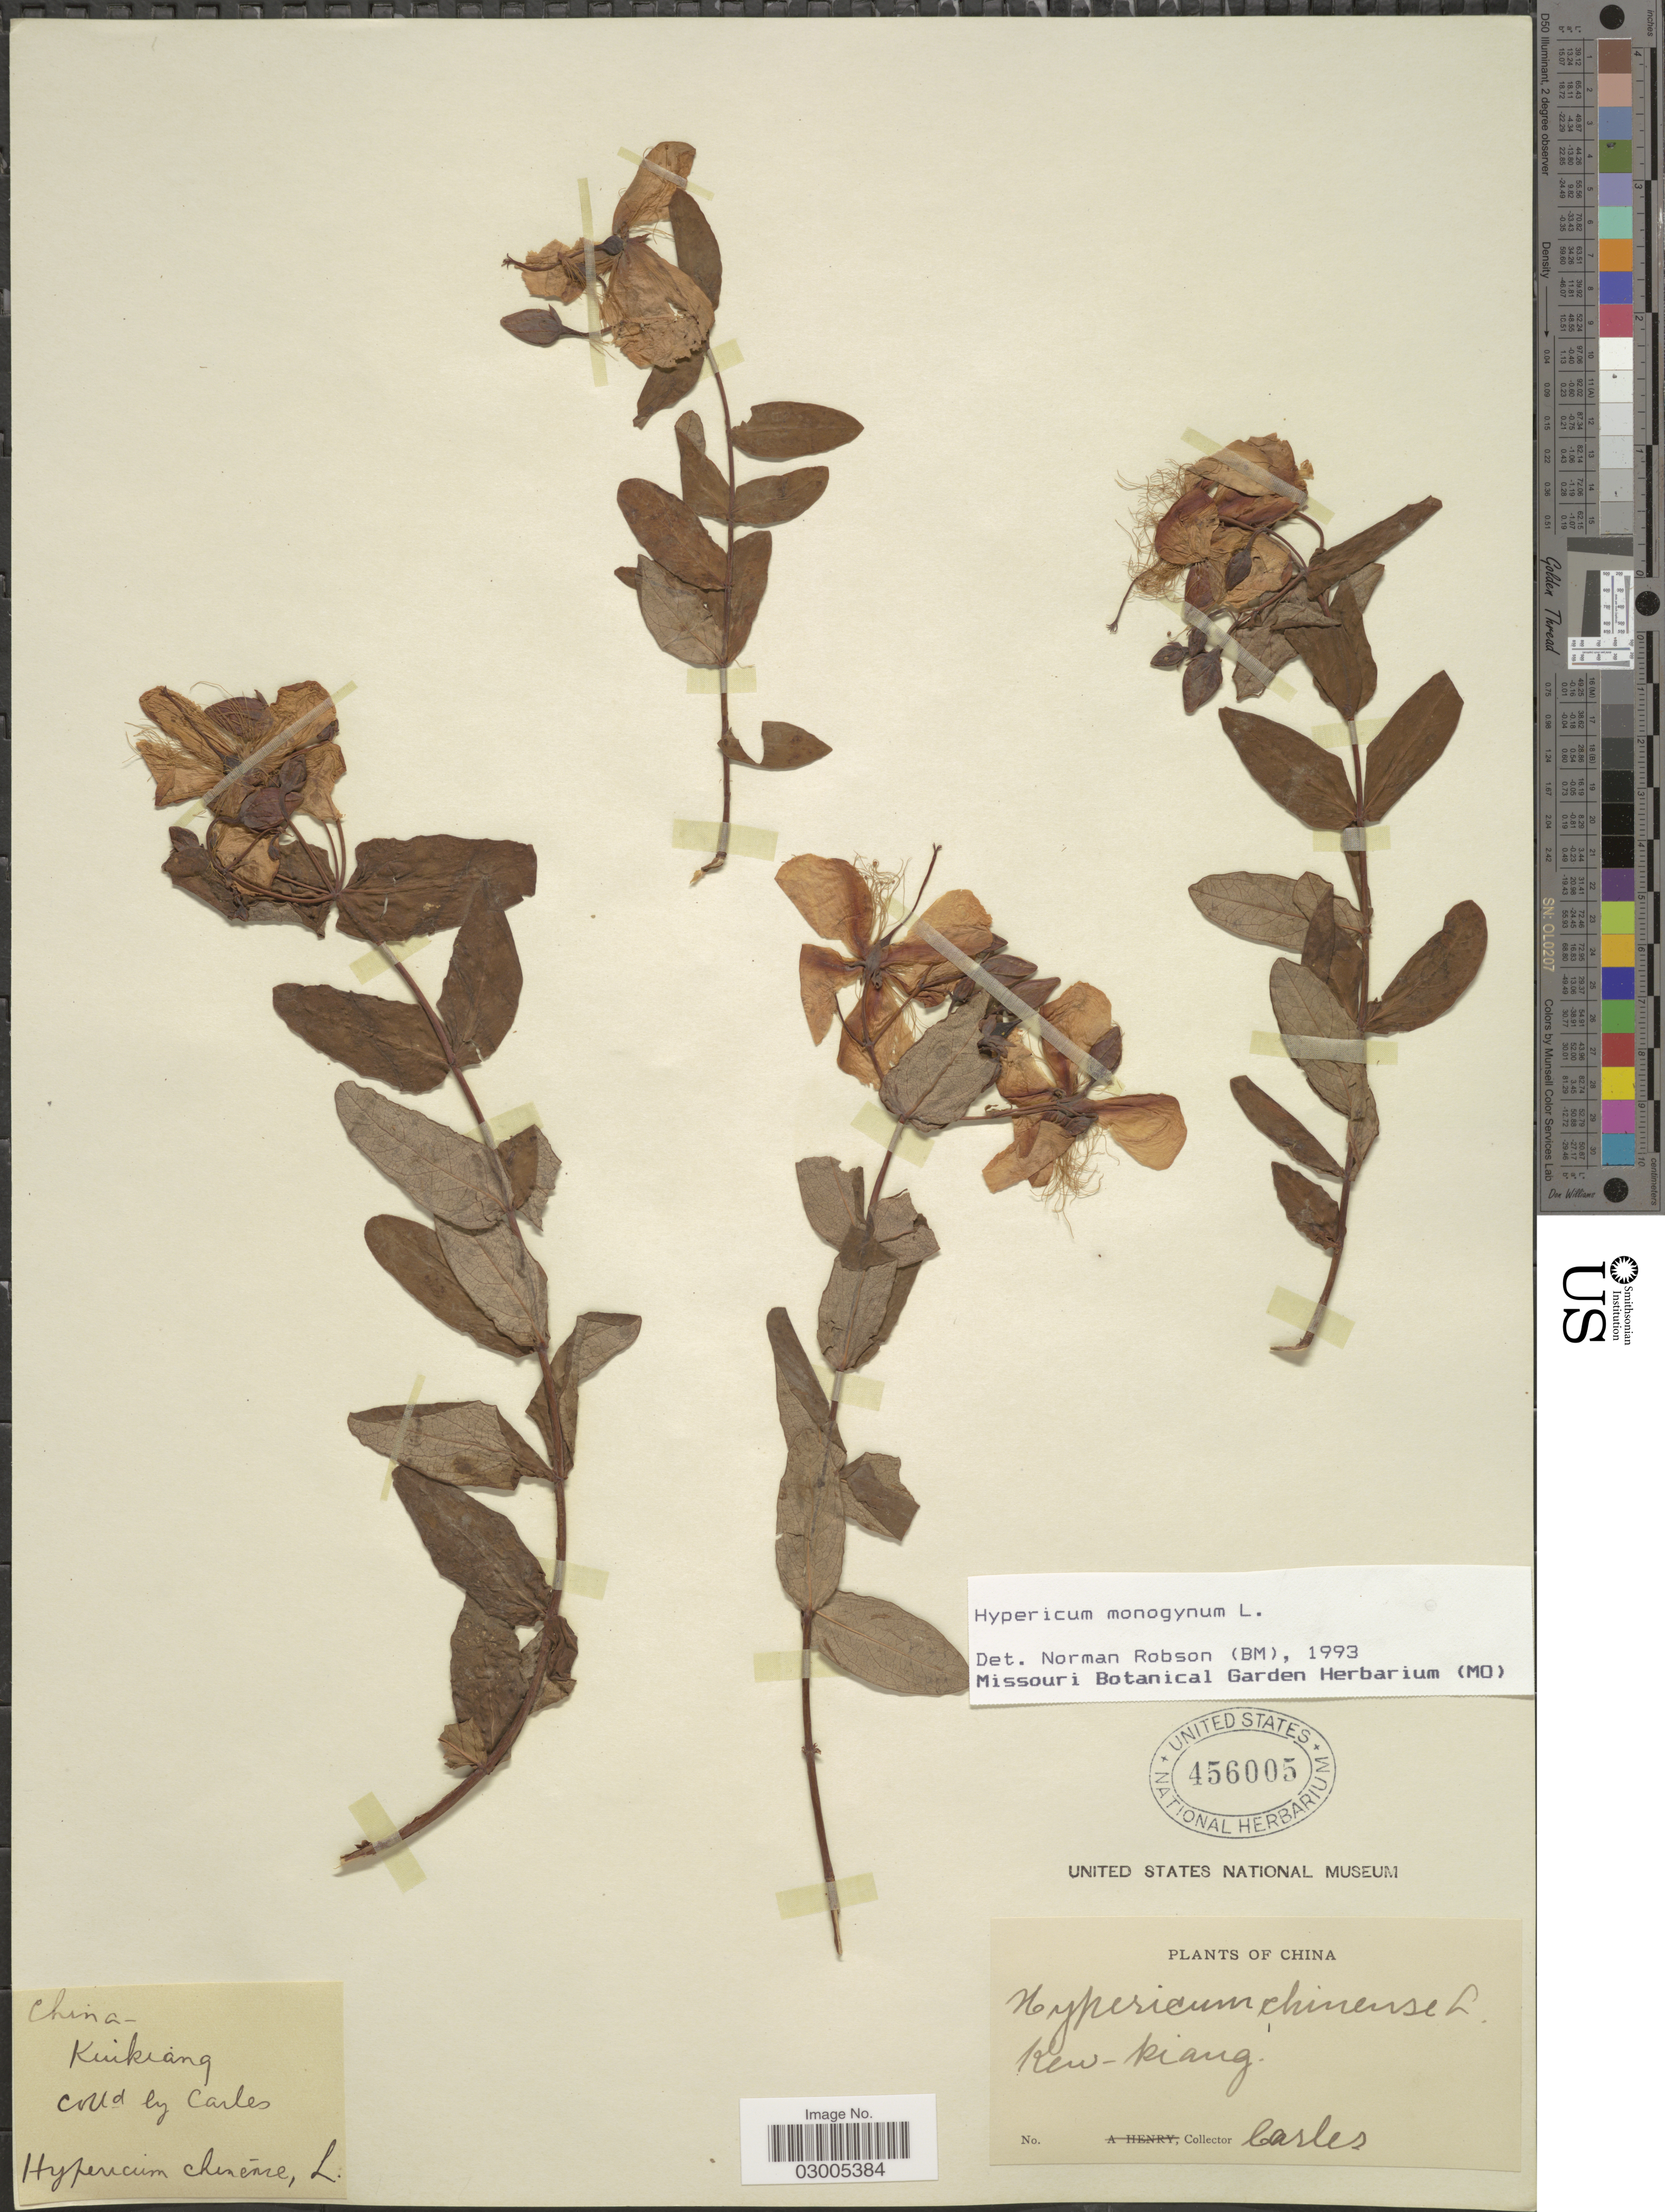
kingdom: Plantae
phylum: Tracheophyta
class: Magnoliopsida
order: Malpighiales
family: Hypericaceae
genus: Hypericum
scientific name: Hypericum monogynum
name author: L.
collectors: Carles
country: China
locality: Kew-kiang.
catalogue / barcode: US 456005